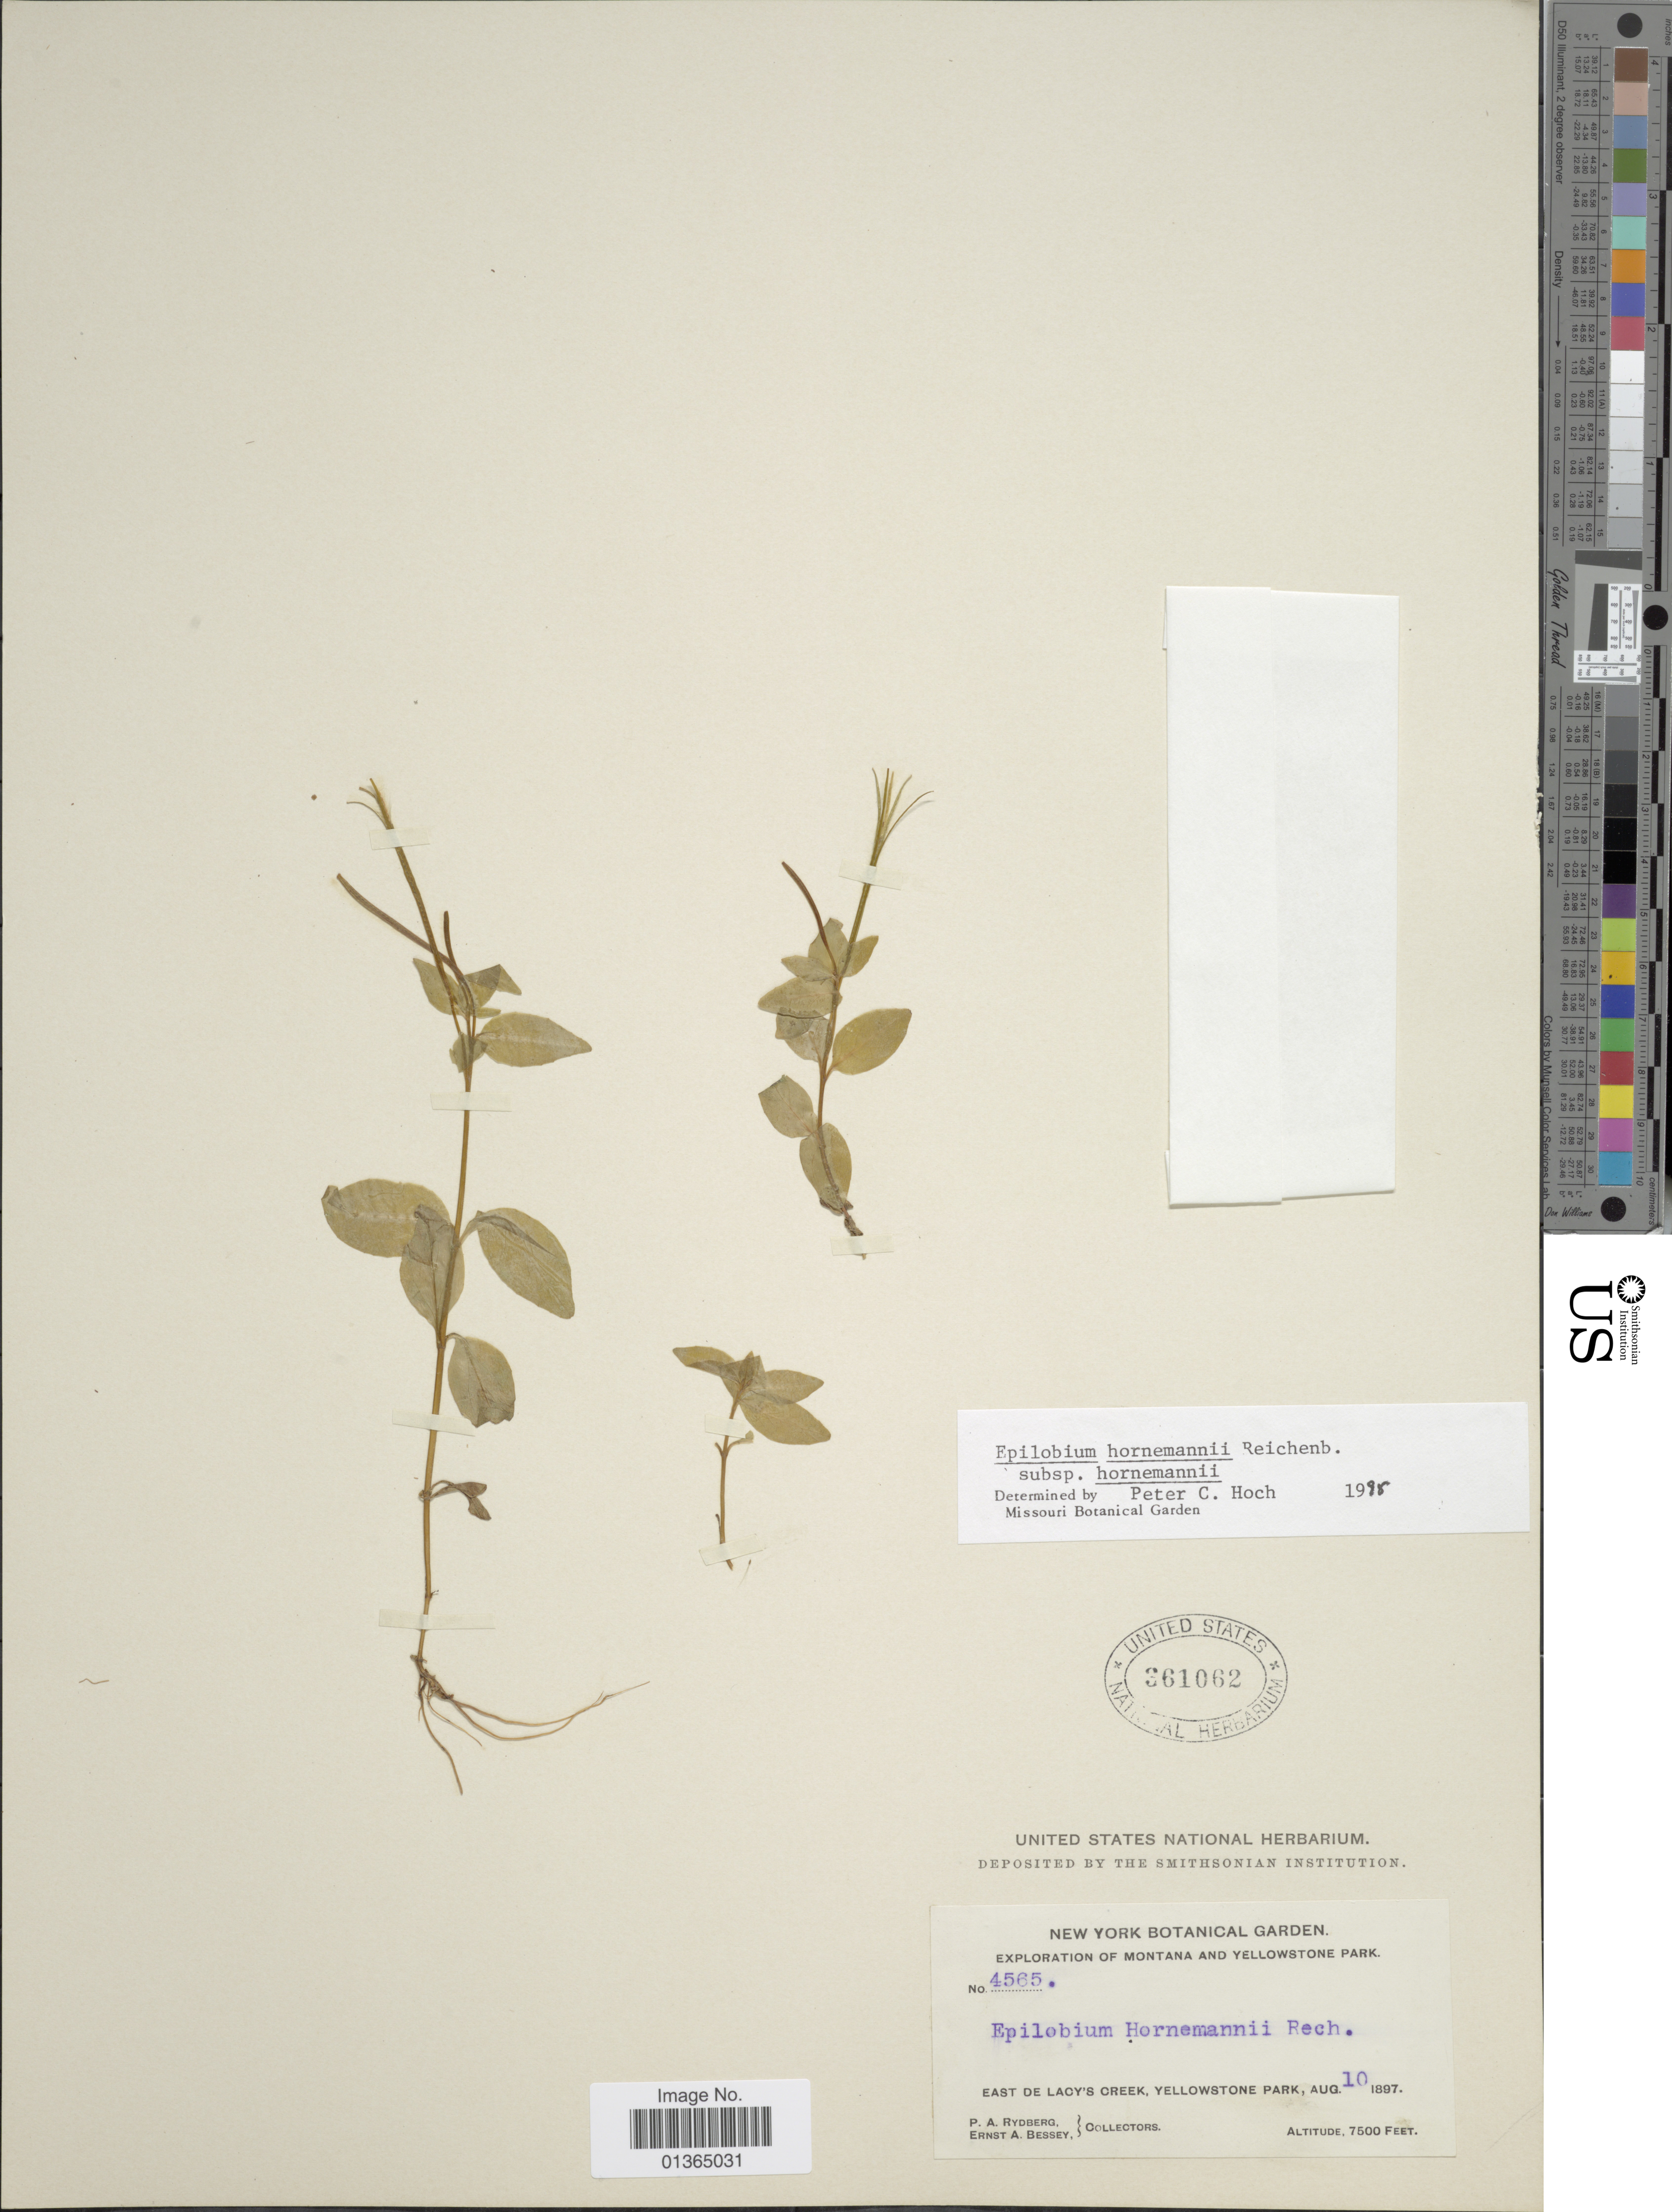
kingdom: Plantae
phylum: Tracheophyta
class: Magnoliopsida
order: Myrtales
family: Onagraceae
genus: Epilobium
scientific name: Epilobium hornemannii subsp. hornemannii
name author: Rchb.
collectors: P. A. Rydberg & E. A. Bessey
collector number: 4565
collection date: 1897-08-10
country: United States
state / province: Wyoming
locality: East de Lacy's Creek, Yellowstone Park.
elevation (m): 2286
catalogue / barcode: US 361062